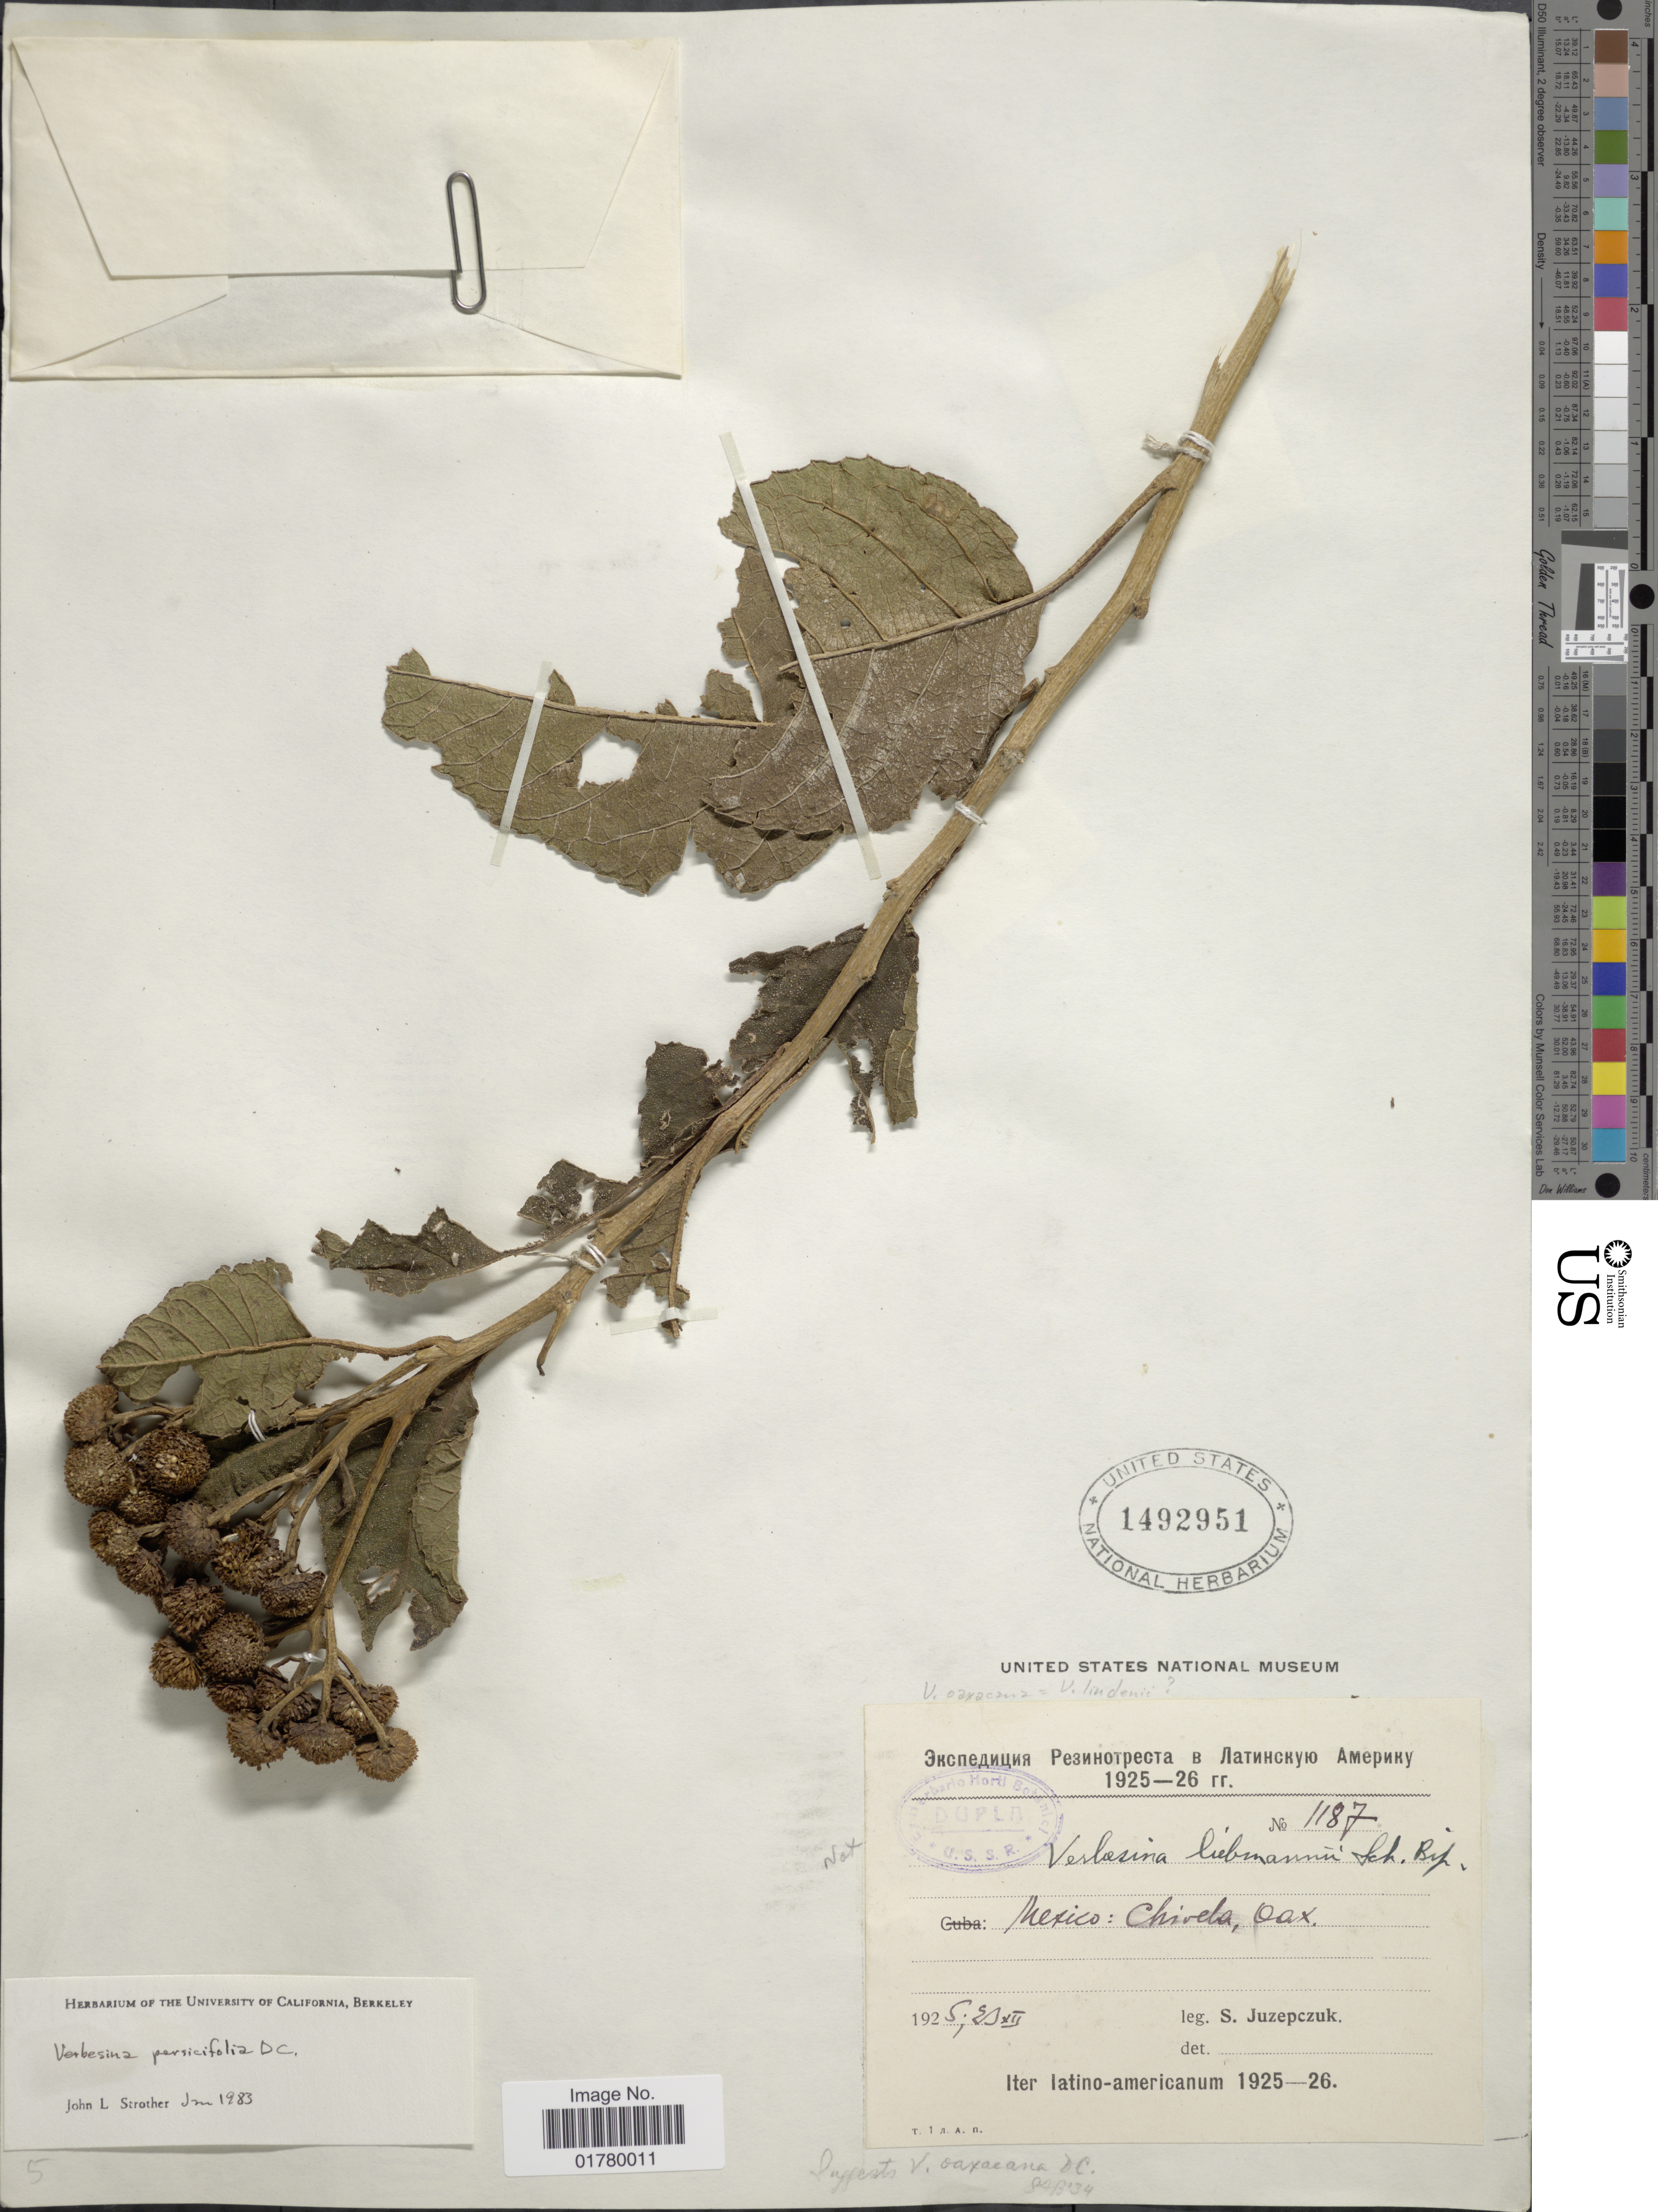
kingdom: Plantae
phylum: Tracheophyta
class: Magnoliopsida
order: Asterales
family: Asteraceae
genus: Verbesina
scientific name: Verbesina persicifolia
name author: DC.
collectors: S. V. Juzepczuk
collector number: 1187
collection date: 1925-12-23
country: Mexico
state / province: Oaxaca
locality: Chivela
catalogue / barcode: US 1492951